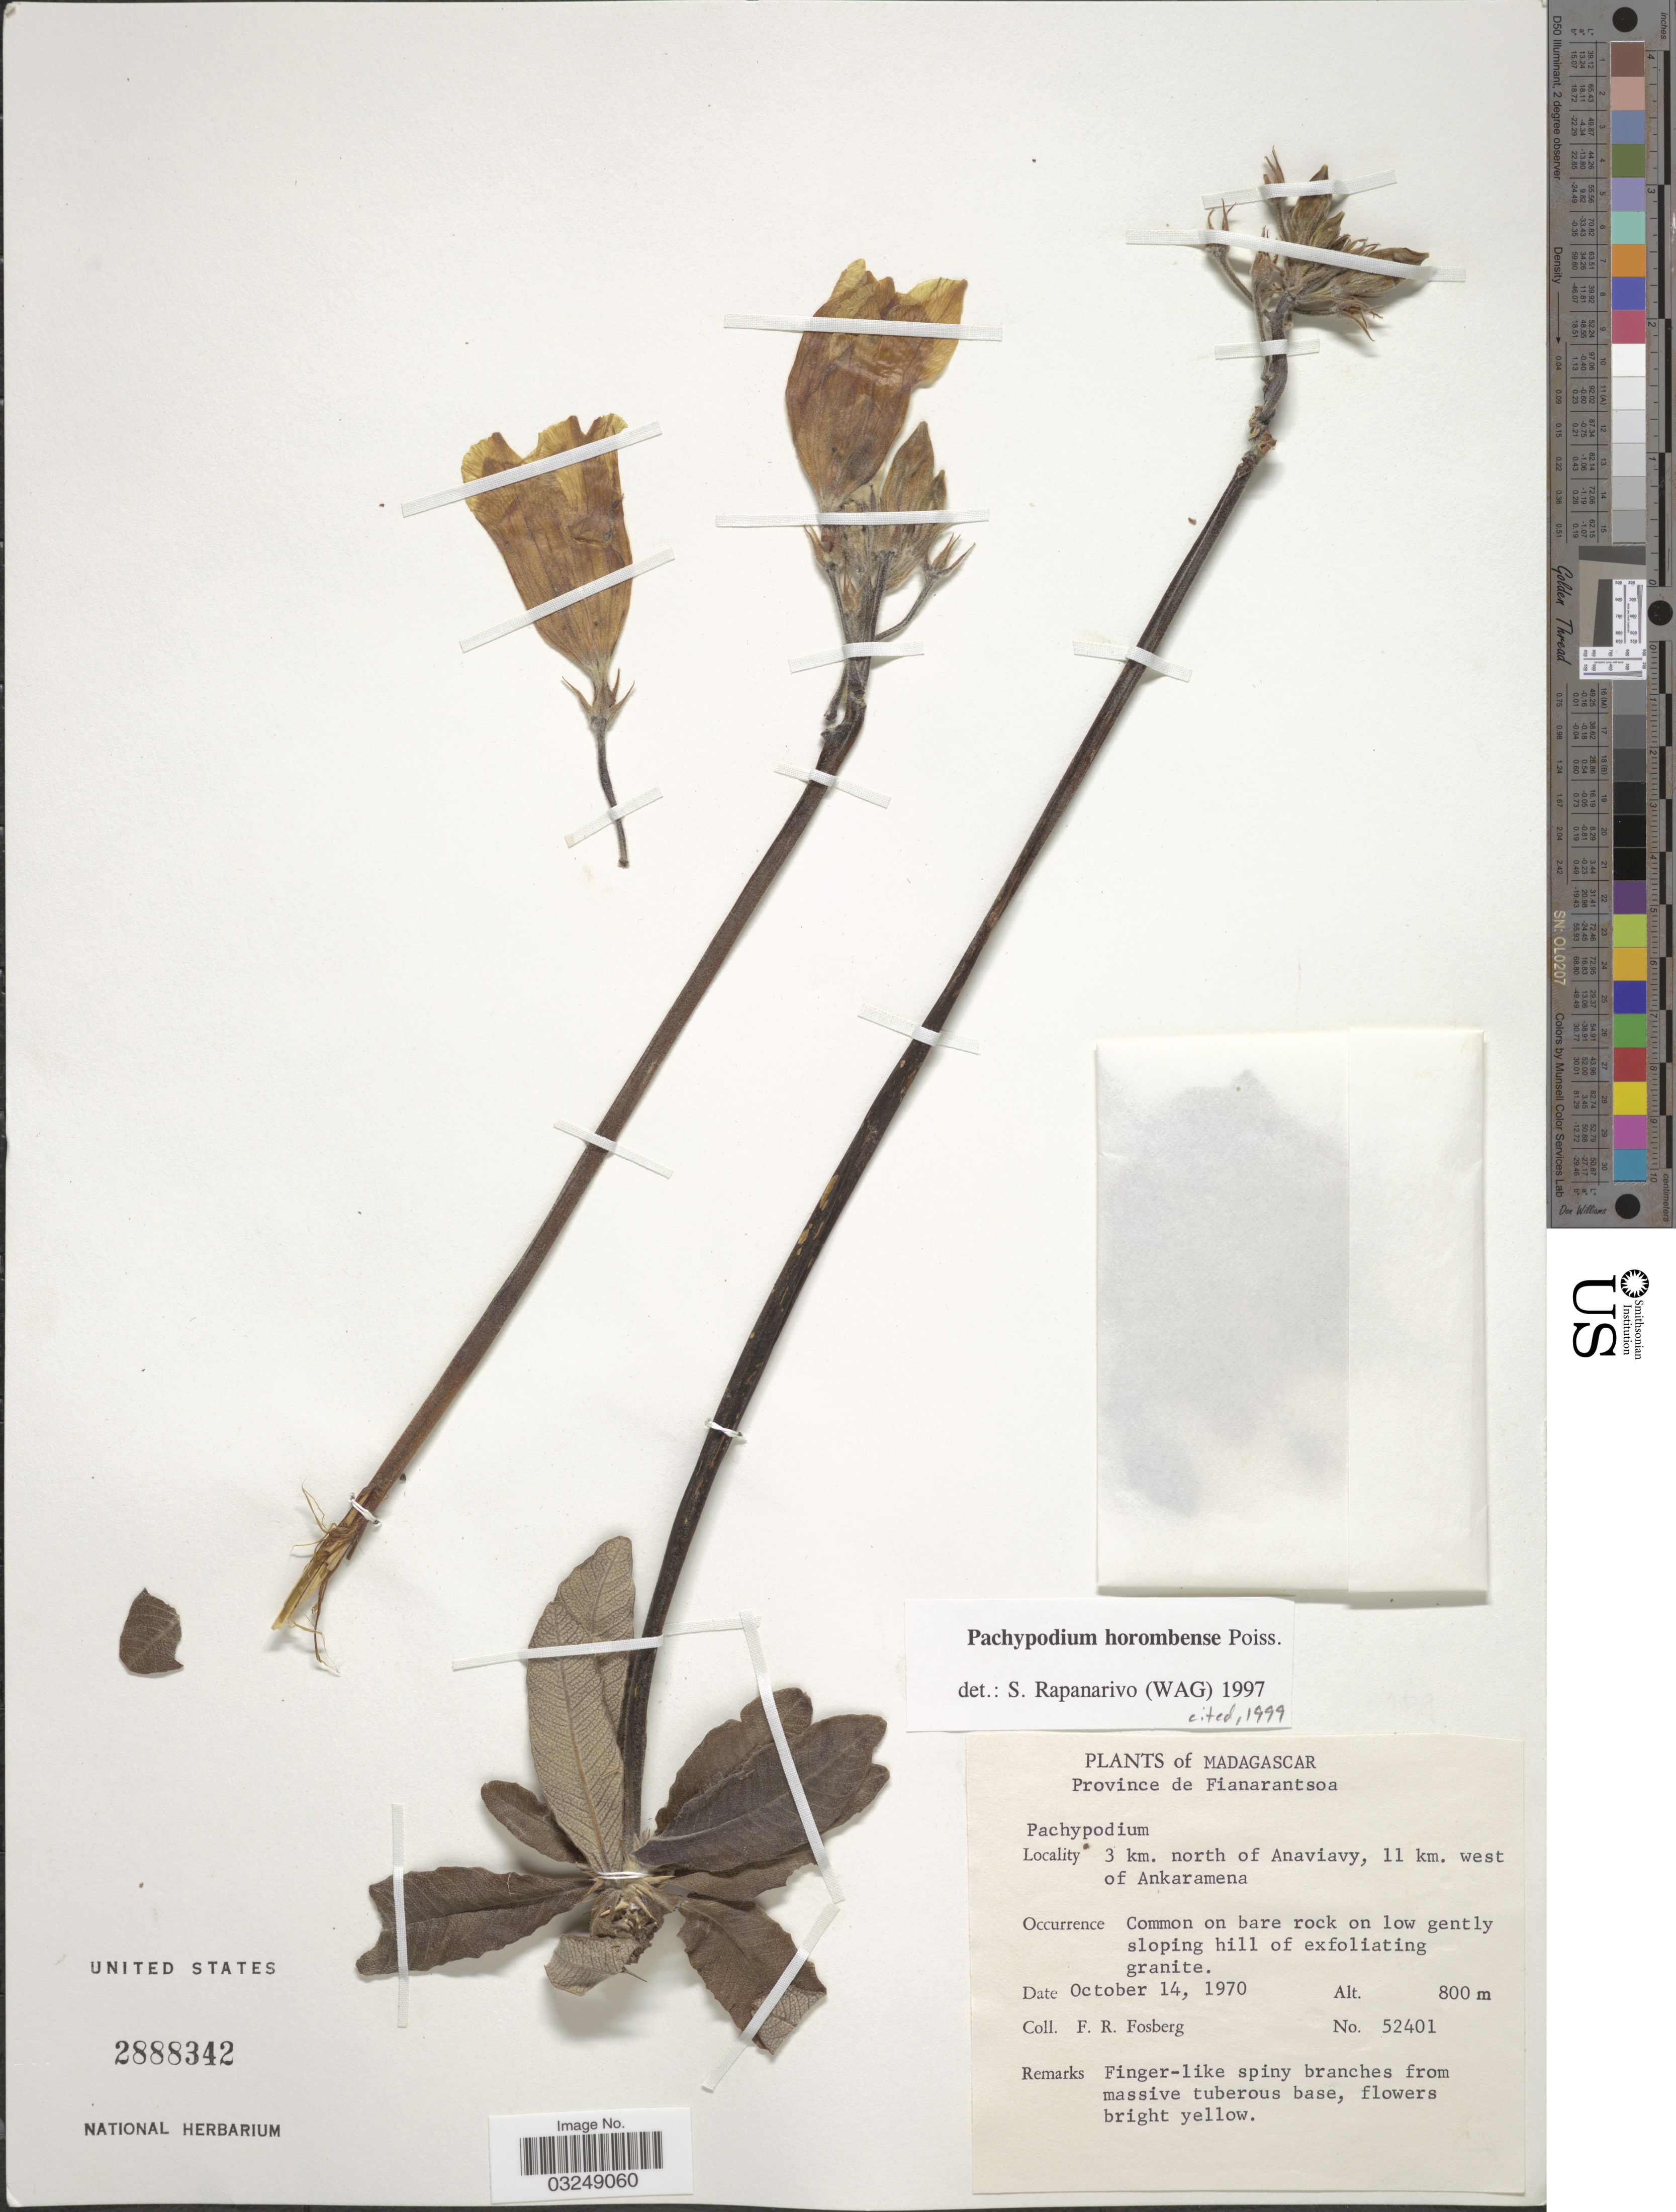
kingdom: Plantae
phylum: Tracheophyta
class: Magnoliopsida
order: Gentianales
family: Apocynaceae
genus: Pachypodium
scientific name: Pachypodium horombense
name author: Poiss.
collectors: F. R. Fosberg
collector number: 52401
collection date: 1970-10-14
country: Madagascar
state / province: Haute Matsiatra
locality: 3 km. north of Anaviavy, 11 km. west of Ankaramena.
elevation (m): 800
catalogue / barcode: US 2888342